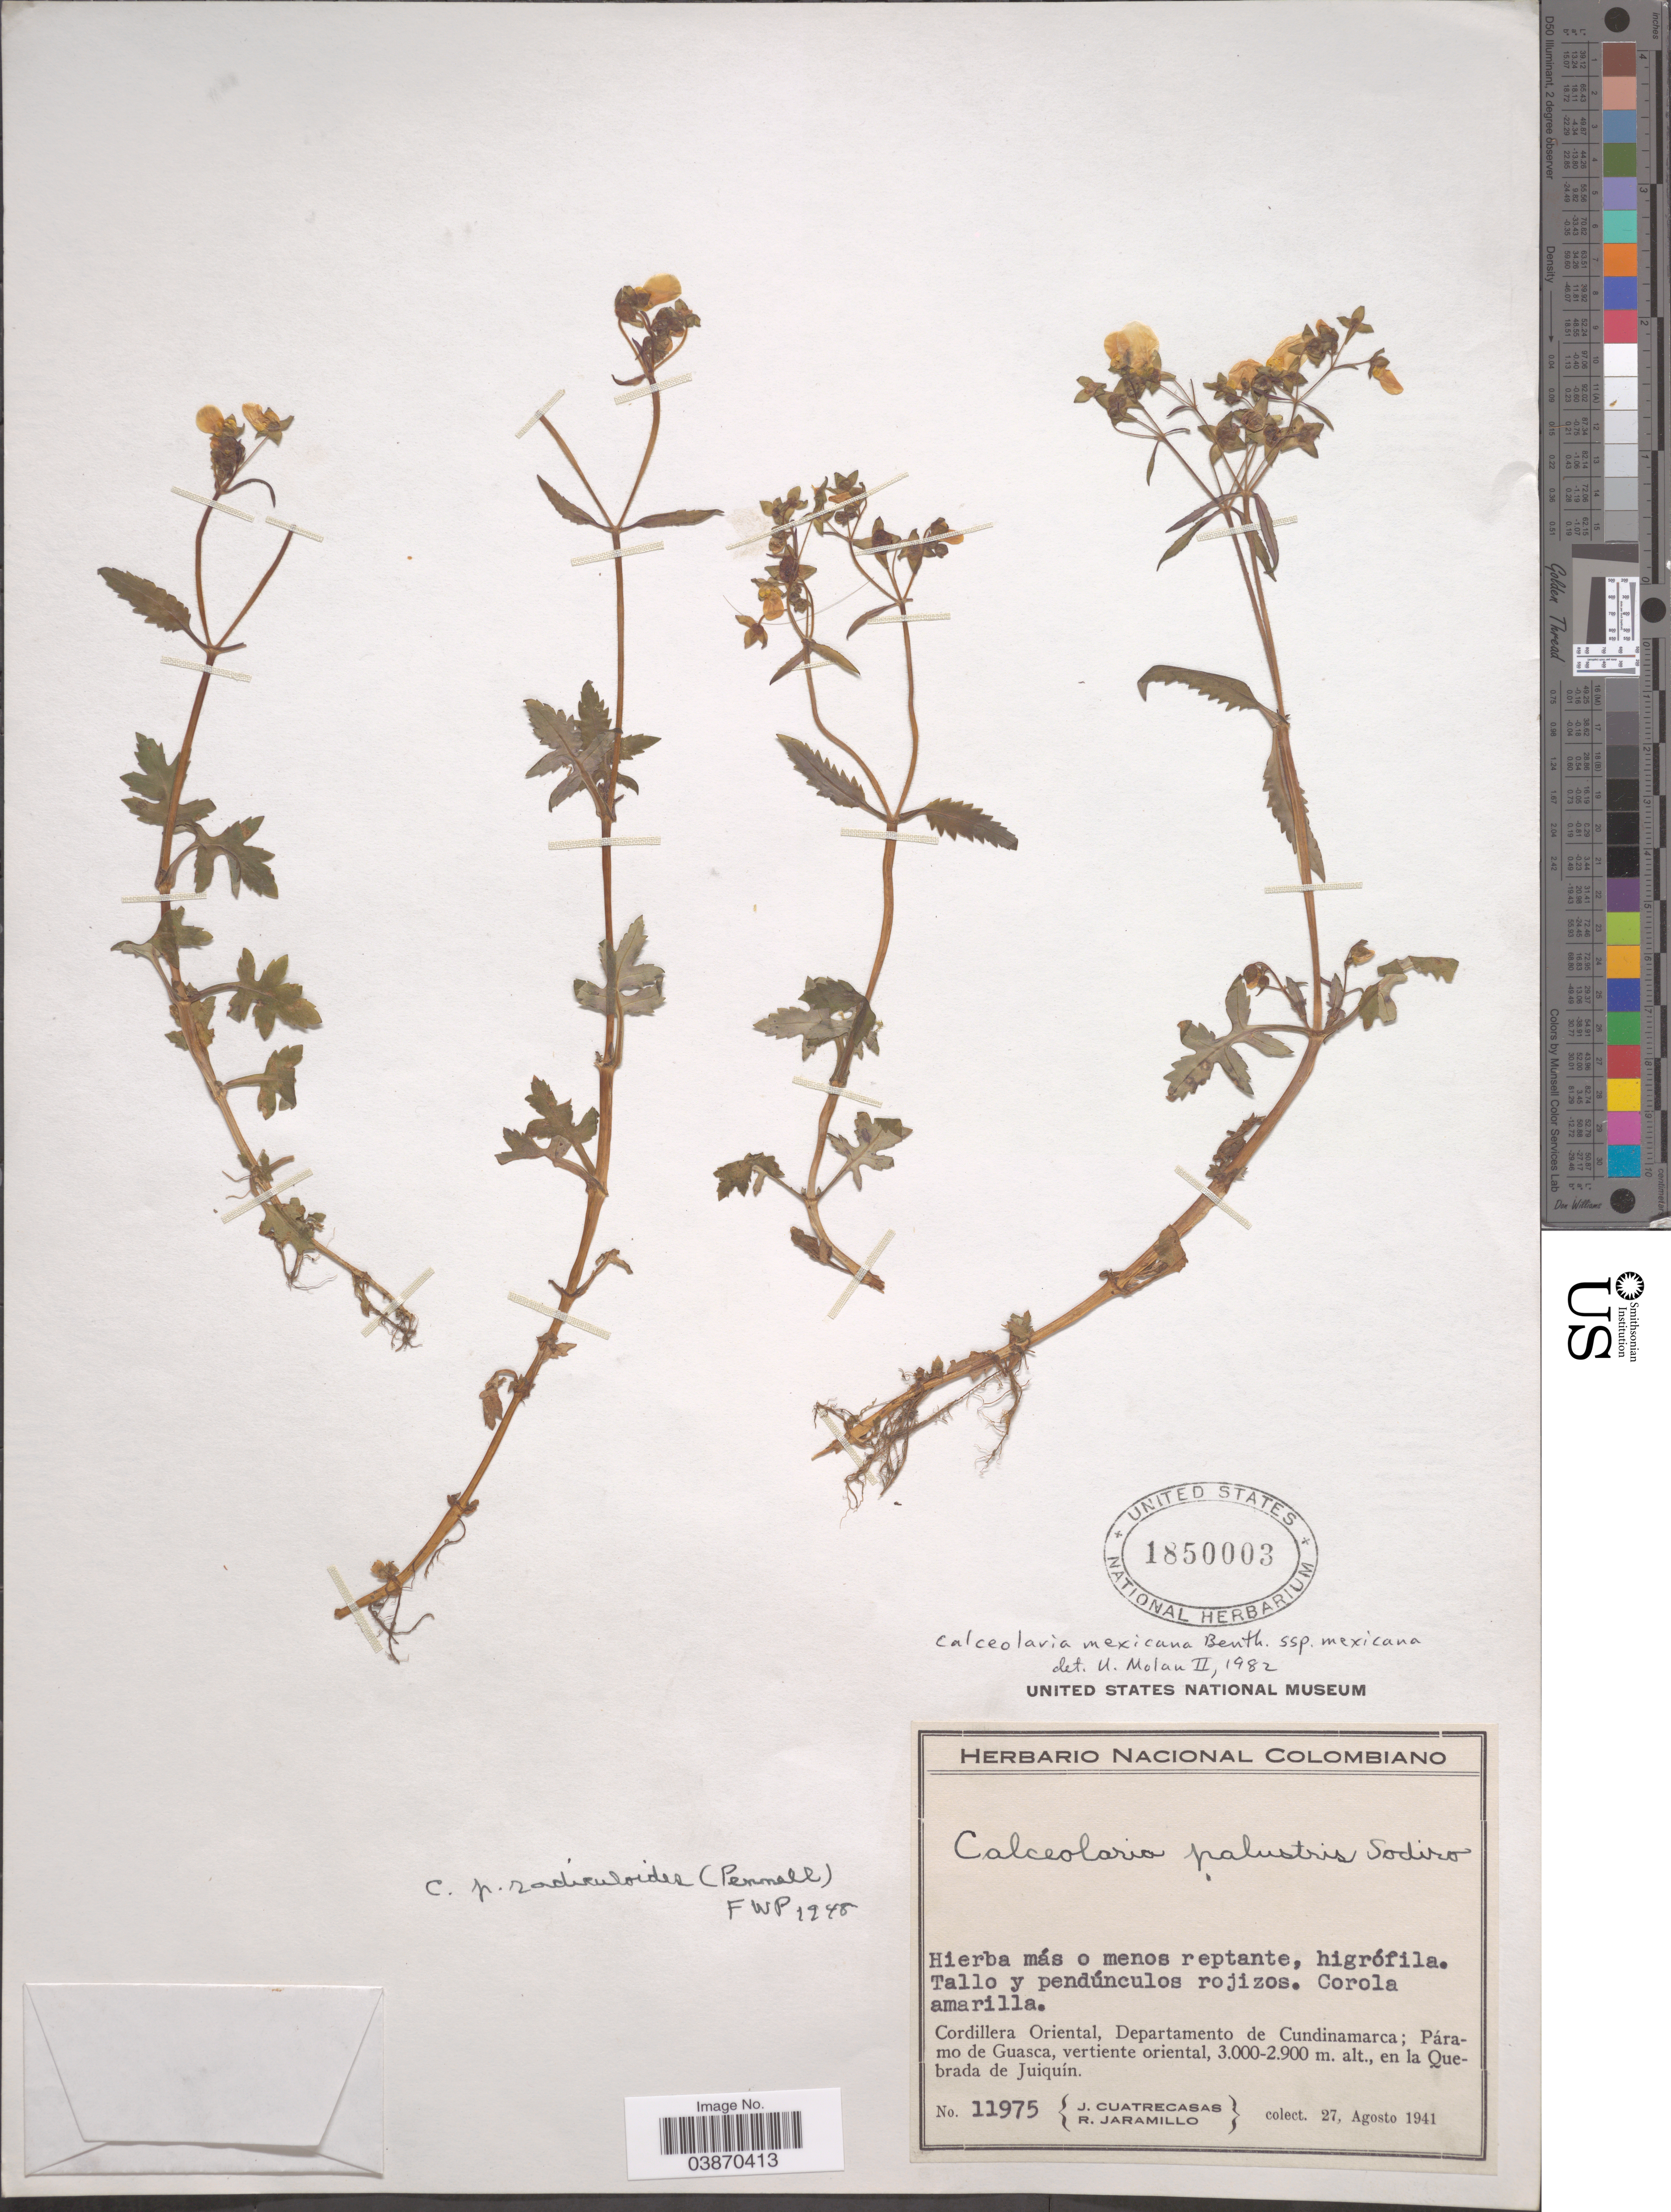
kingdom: Plantae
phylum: Tracheophyta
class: Magnoliopsida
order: Lamiales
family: Calceolariaceae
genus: Calceolaria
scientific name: Calceolaria mexicana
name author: Benth.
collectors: J. Cuatrecasas & R. Jaramillo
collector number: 11975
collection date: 1941-08-27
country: Colombia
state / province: Cundinamarca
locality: Cordillera Oriental, Departamento de Cundinamarca; Páramo de Guasca, vertiente oriental en la Quebrada de Juiquín.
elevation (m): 2900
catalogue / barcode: US 1850003